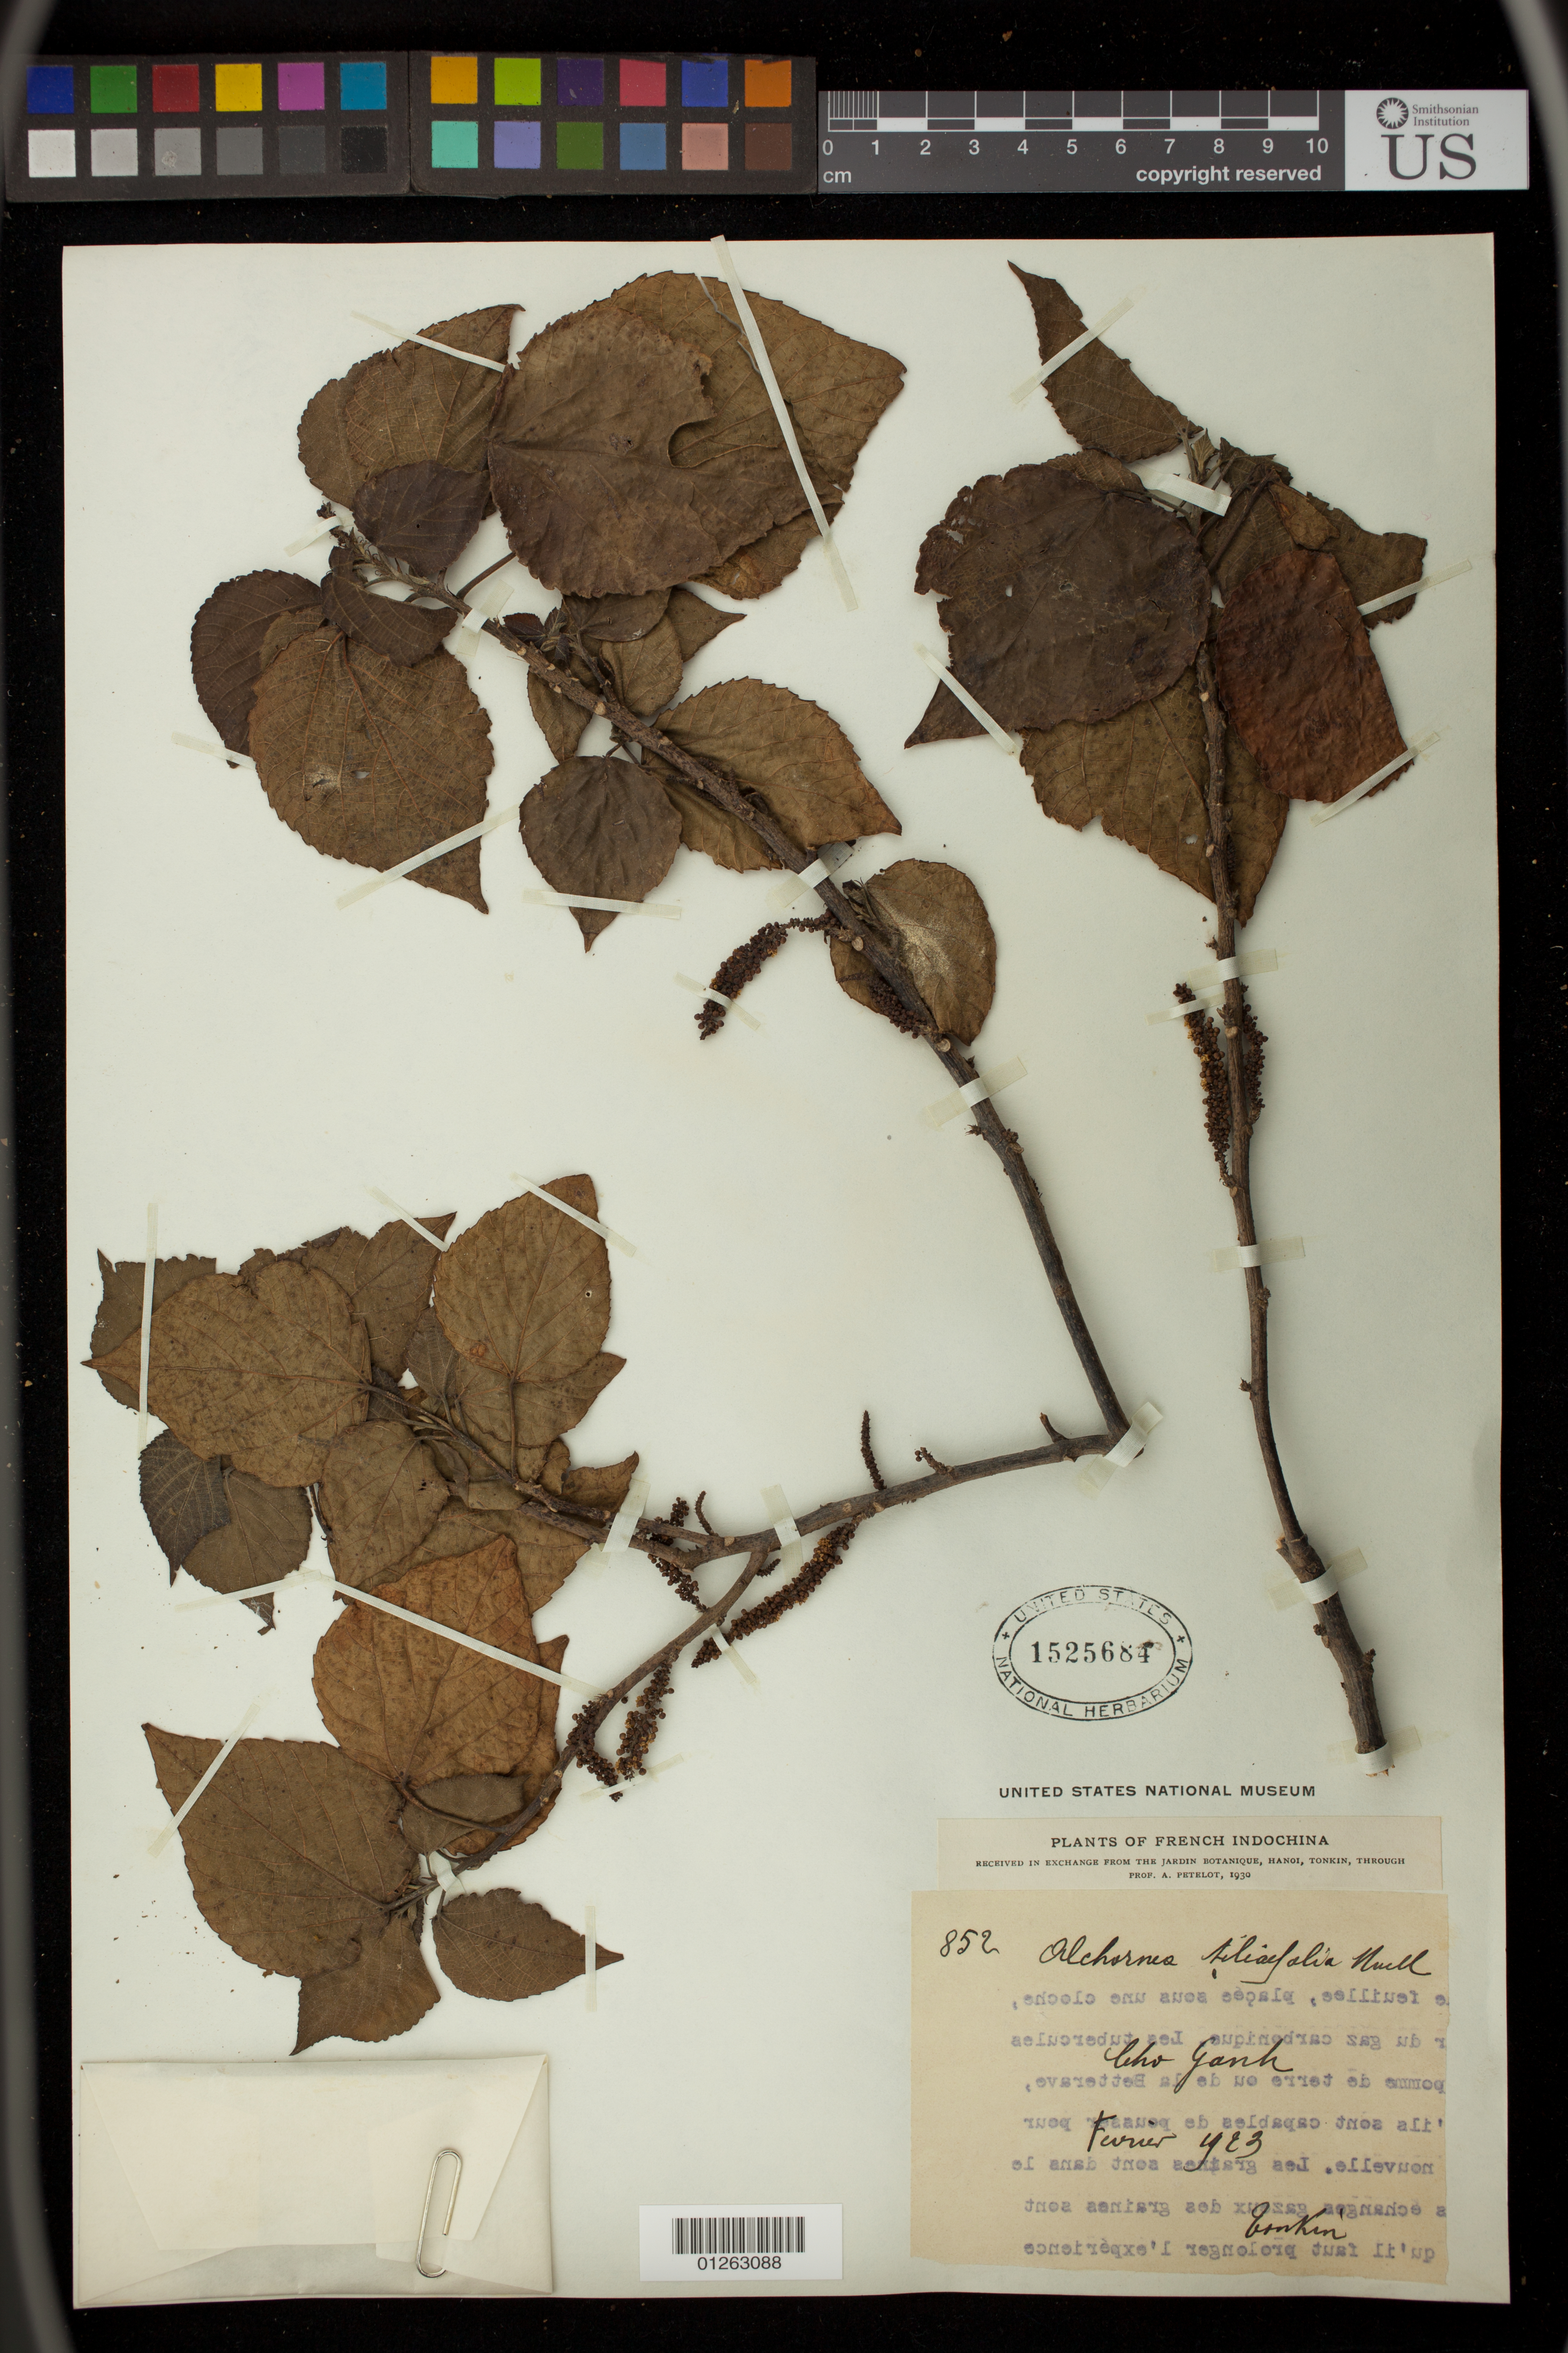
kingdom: Plantae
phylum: Tracheophyta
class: Magnoliopsida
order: Malpighiales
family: Euphorbiaceae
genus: Alchornea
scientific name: Alchornea sp.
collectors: A. Petelot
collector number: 852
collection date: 1913-02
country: Vietnam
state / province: Ninh Binh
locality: Cho Ganh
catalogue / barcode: US 1525684